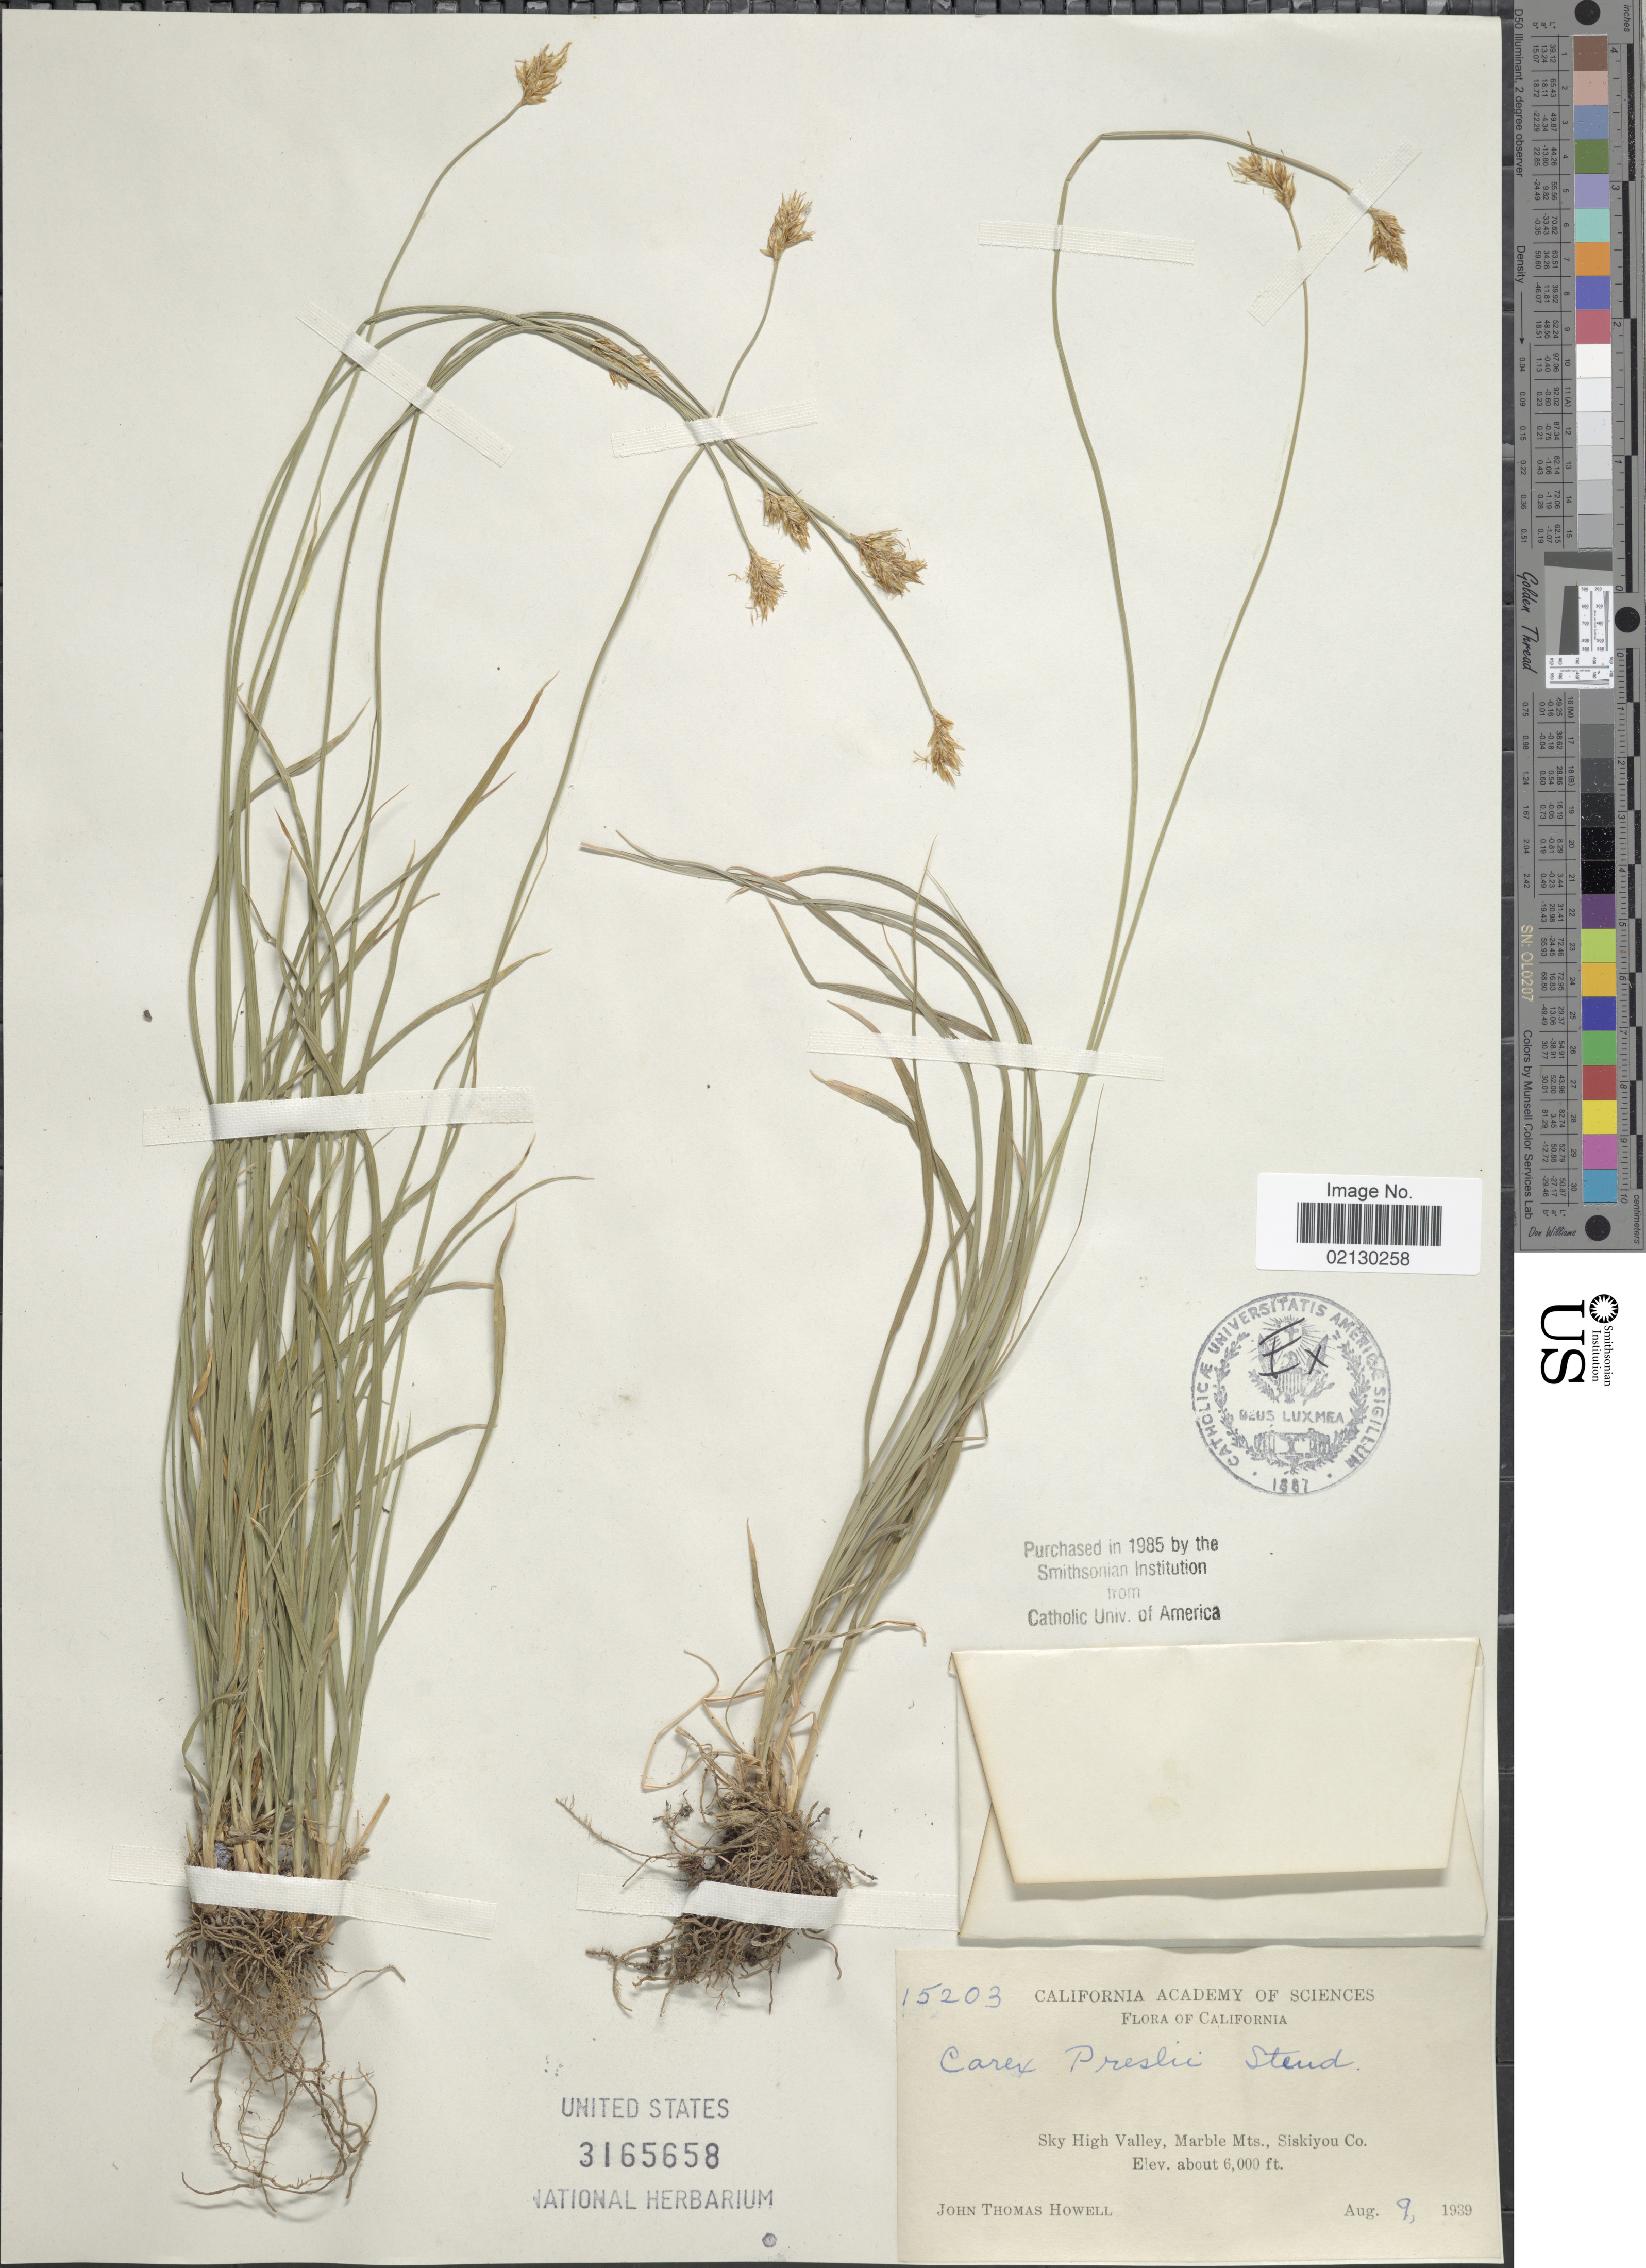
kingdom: Plantae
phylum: Tracheophyta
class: Liliopsida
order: Poales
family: Cyperaceae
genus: Carex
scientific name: Carex preslii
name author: Steud.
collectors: J. T. Howell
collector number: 15203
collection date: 1939-08-09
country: United States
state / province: California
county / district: Siskiyou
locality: Sky High Valley, Marble Mts., Siskiyou Co.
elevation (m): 1829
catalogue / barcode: US 3165658